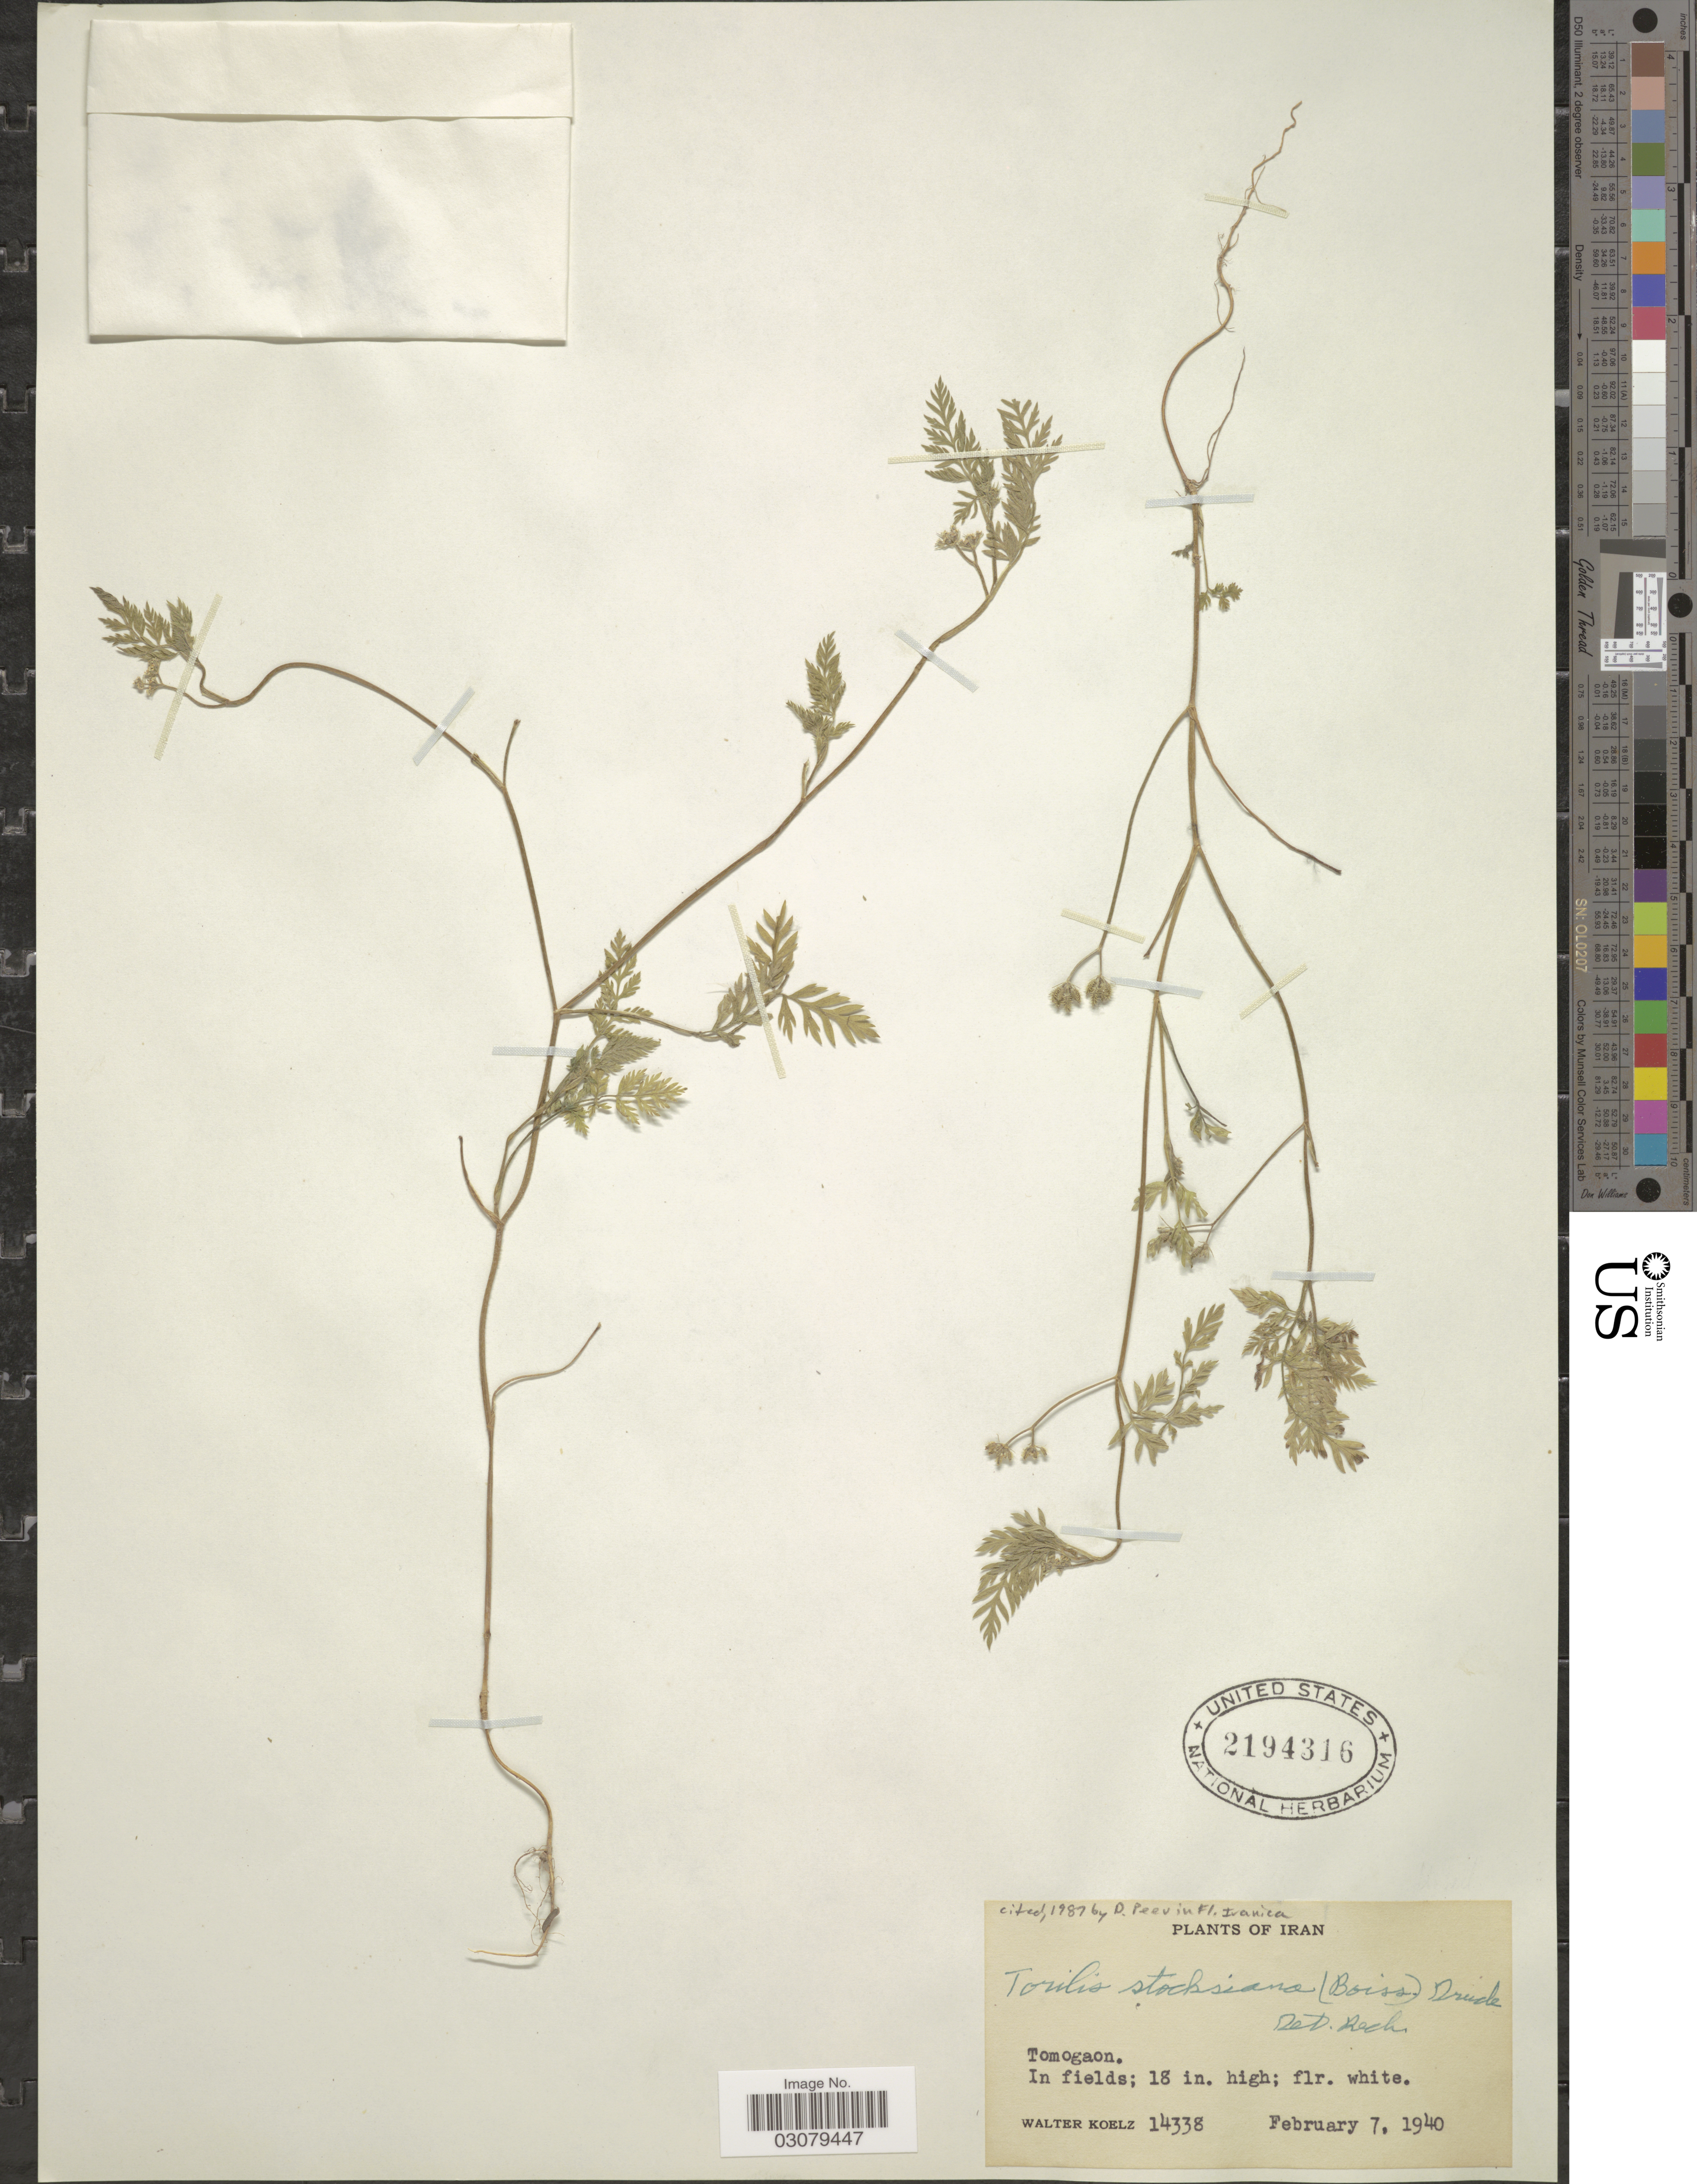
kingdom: Plantae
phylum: Tracheophyta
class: Magnoliopsida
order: Apiales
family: Apiaceae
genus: Torilis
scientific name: Torilis stocksiana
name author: (Boiss.) Grossh.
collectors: W. N. Koelz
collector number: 14338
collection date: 1940-02-07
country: Iran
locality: Tomogaon.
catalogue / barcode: US 2194316